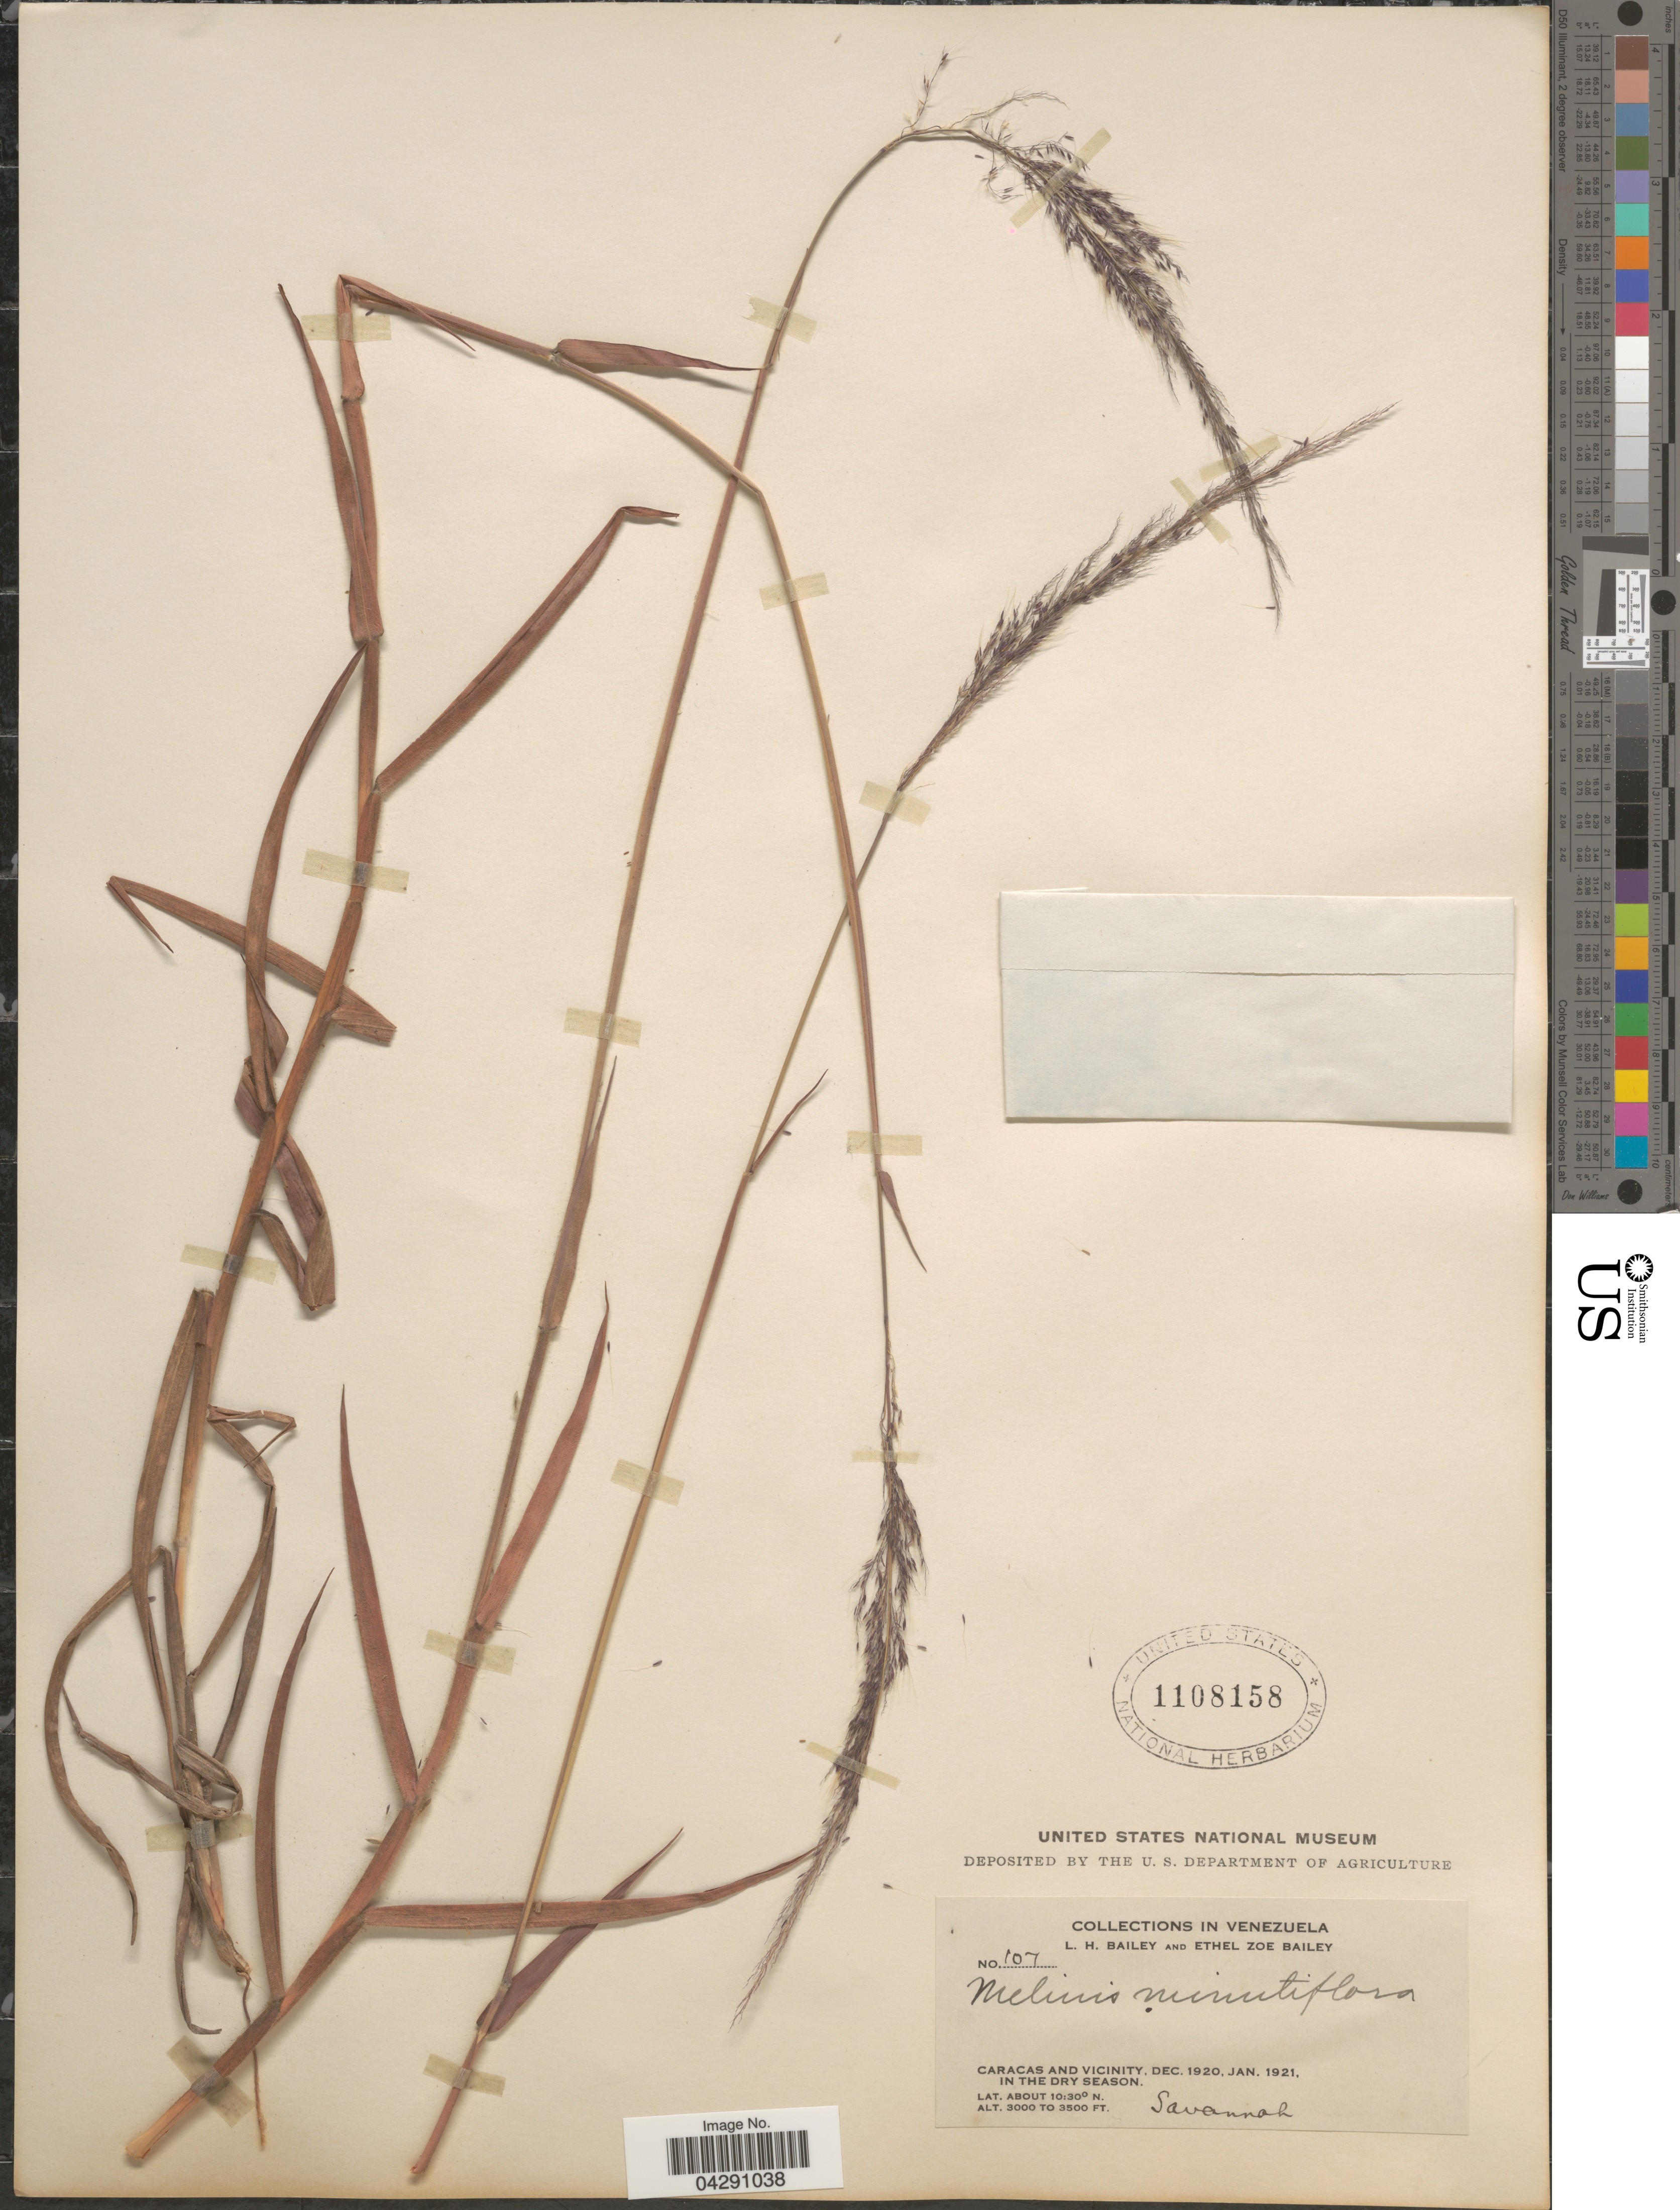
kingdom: Plantae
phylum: Tracheophyta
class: Liliopsida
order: Poales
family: Poaceae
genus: Melinis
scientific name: Melinis minutiflora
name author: P. Beauv.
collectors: L. H. Bailey & E. Z. Bailey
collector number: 107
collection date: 1920-12/1921-01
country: Venezuela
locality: Caracas and Vicinity.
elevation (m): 914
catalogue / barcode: US 1108158